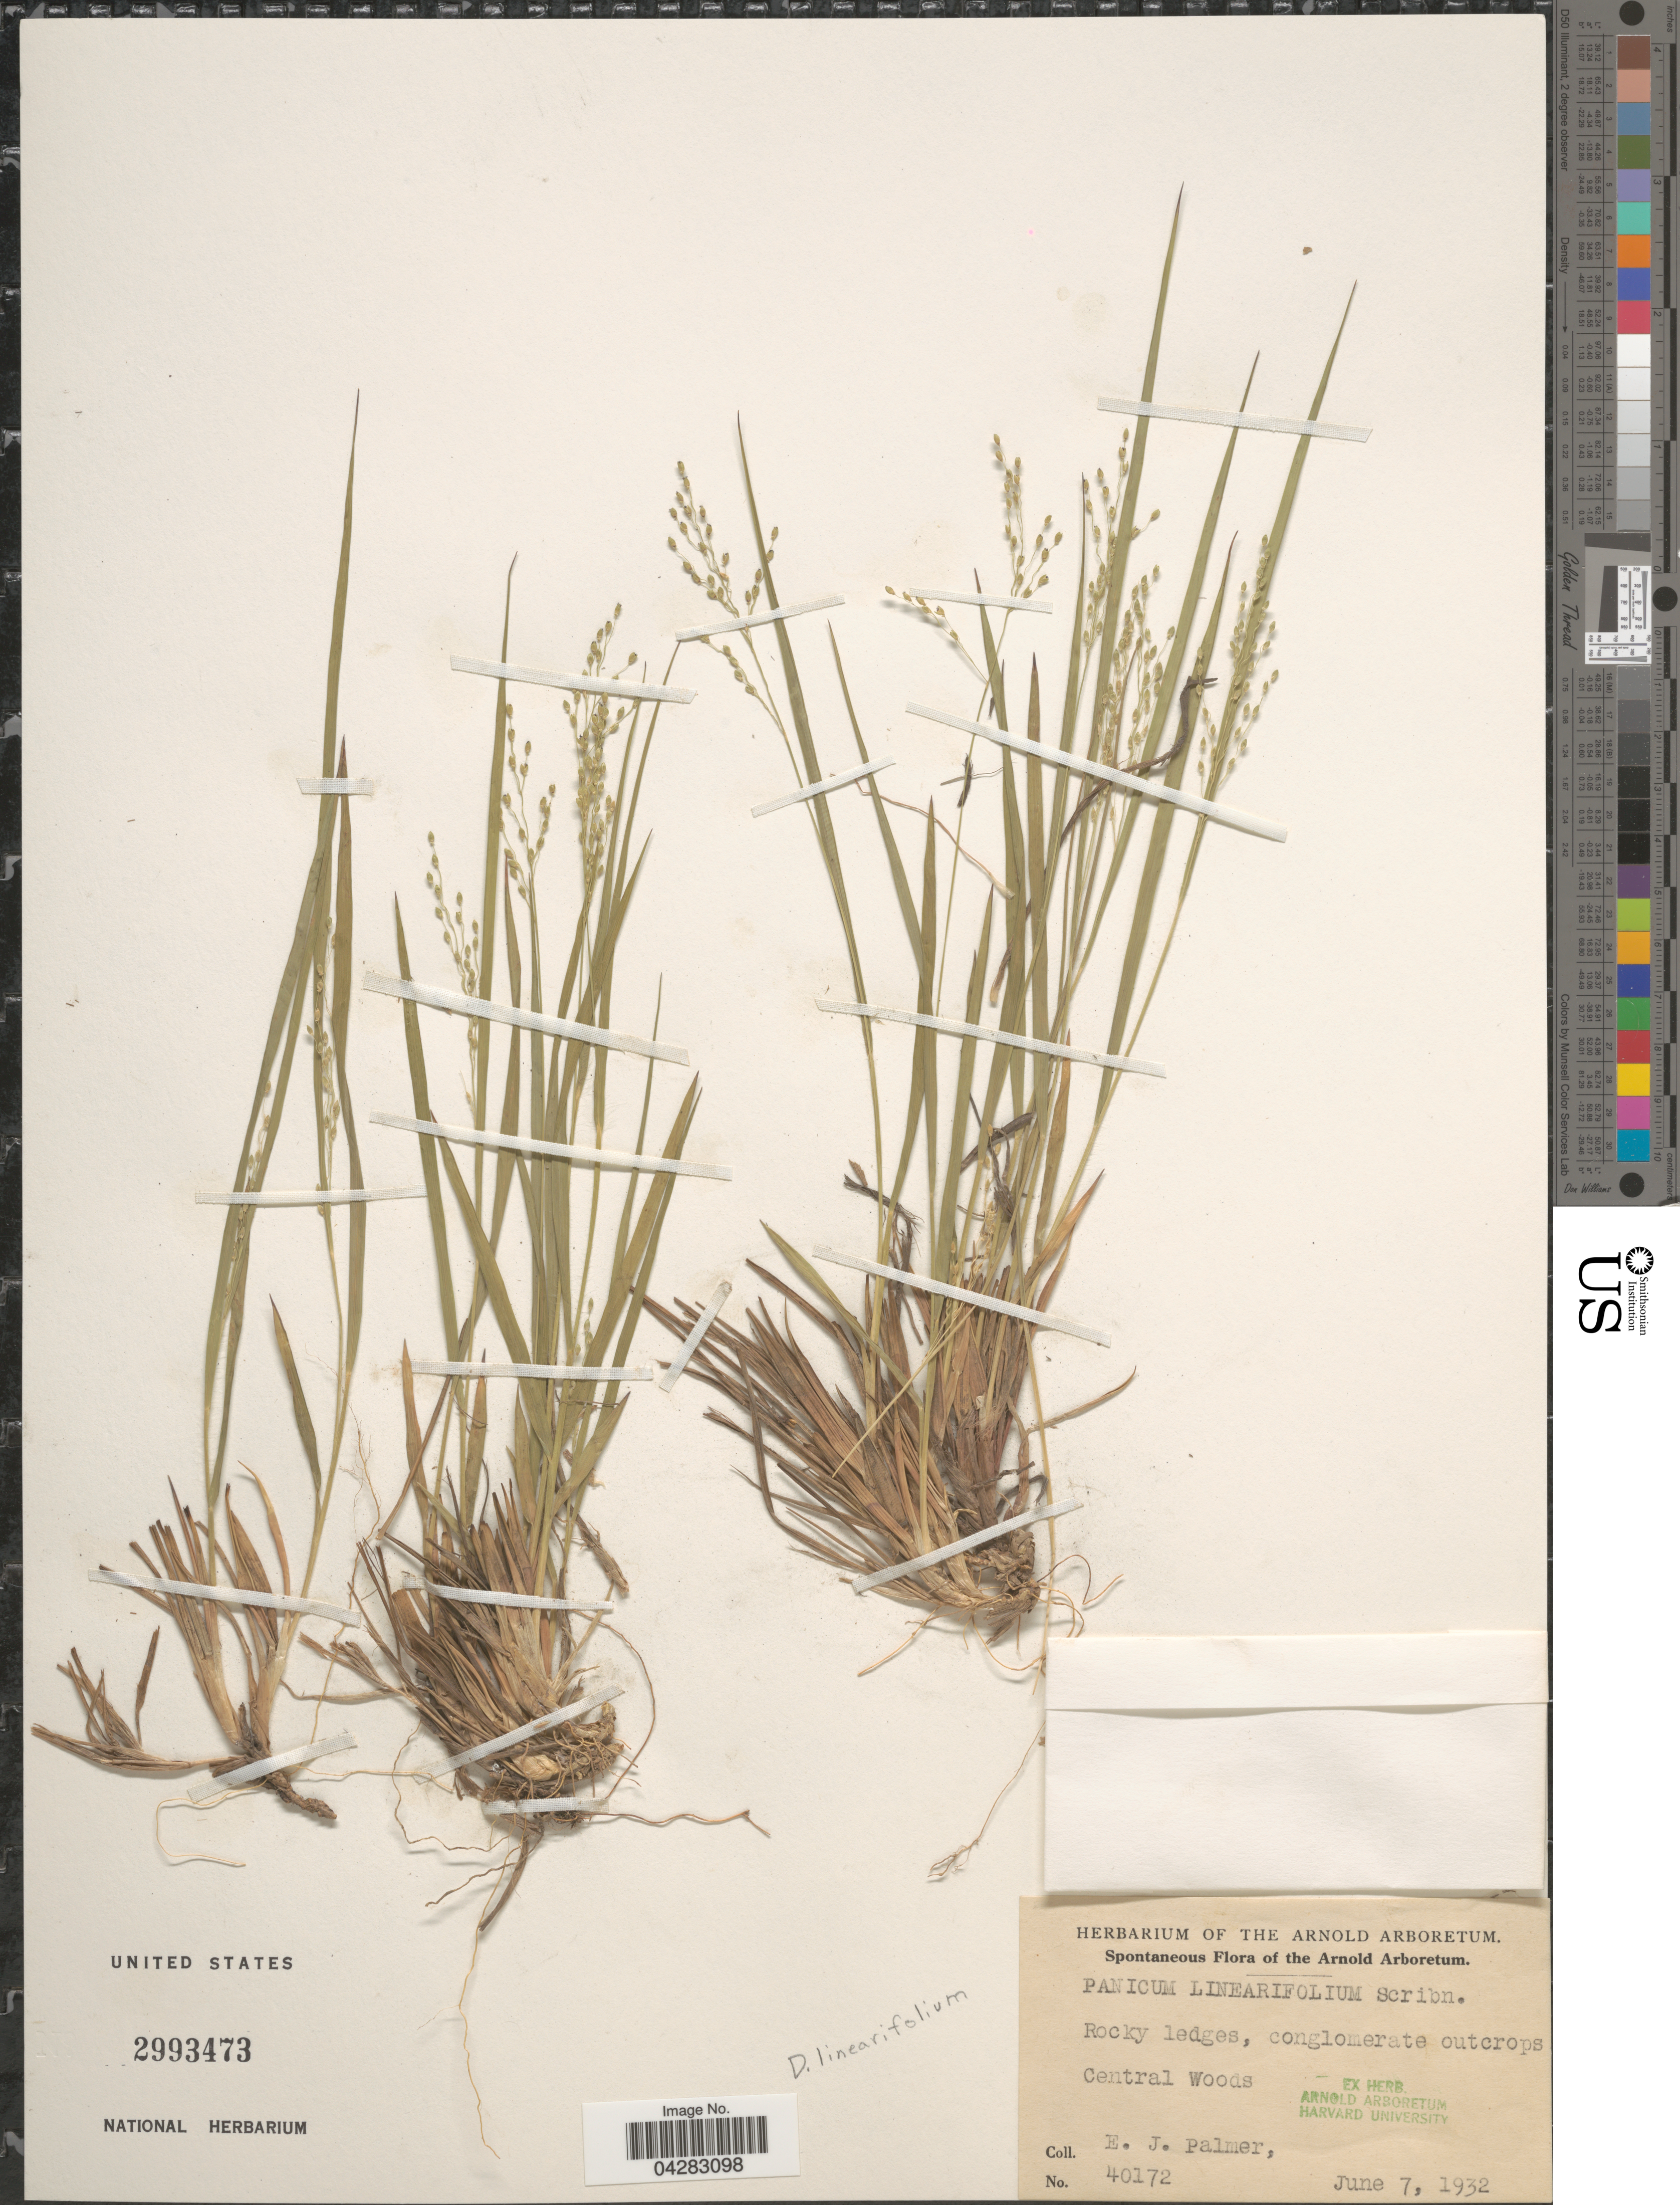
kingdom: Plantae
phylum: Tracheophyta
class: Liliopsida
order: Poales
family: Poaceae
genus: Dichanthelium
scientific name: Dichanthelium linearifolium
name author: (Scribn.) Gould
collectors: E. J. Palmer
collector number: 40172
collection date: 1932-06-07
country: United States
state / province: Massachusetts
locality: Arnold Arboretum. [unsure placement] Rocky ledges, conglomerate outcrops Central Woods.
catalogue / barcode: US 2993473